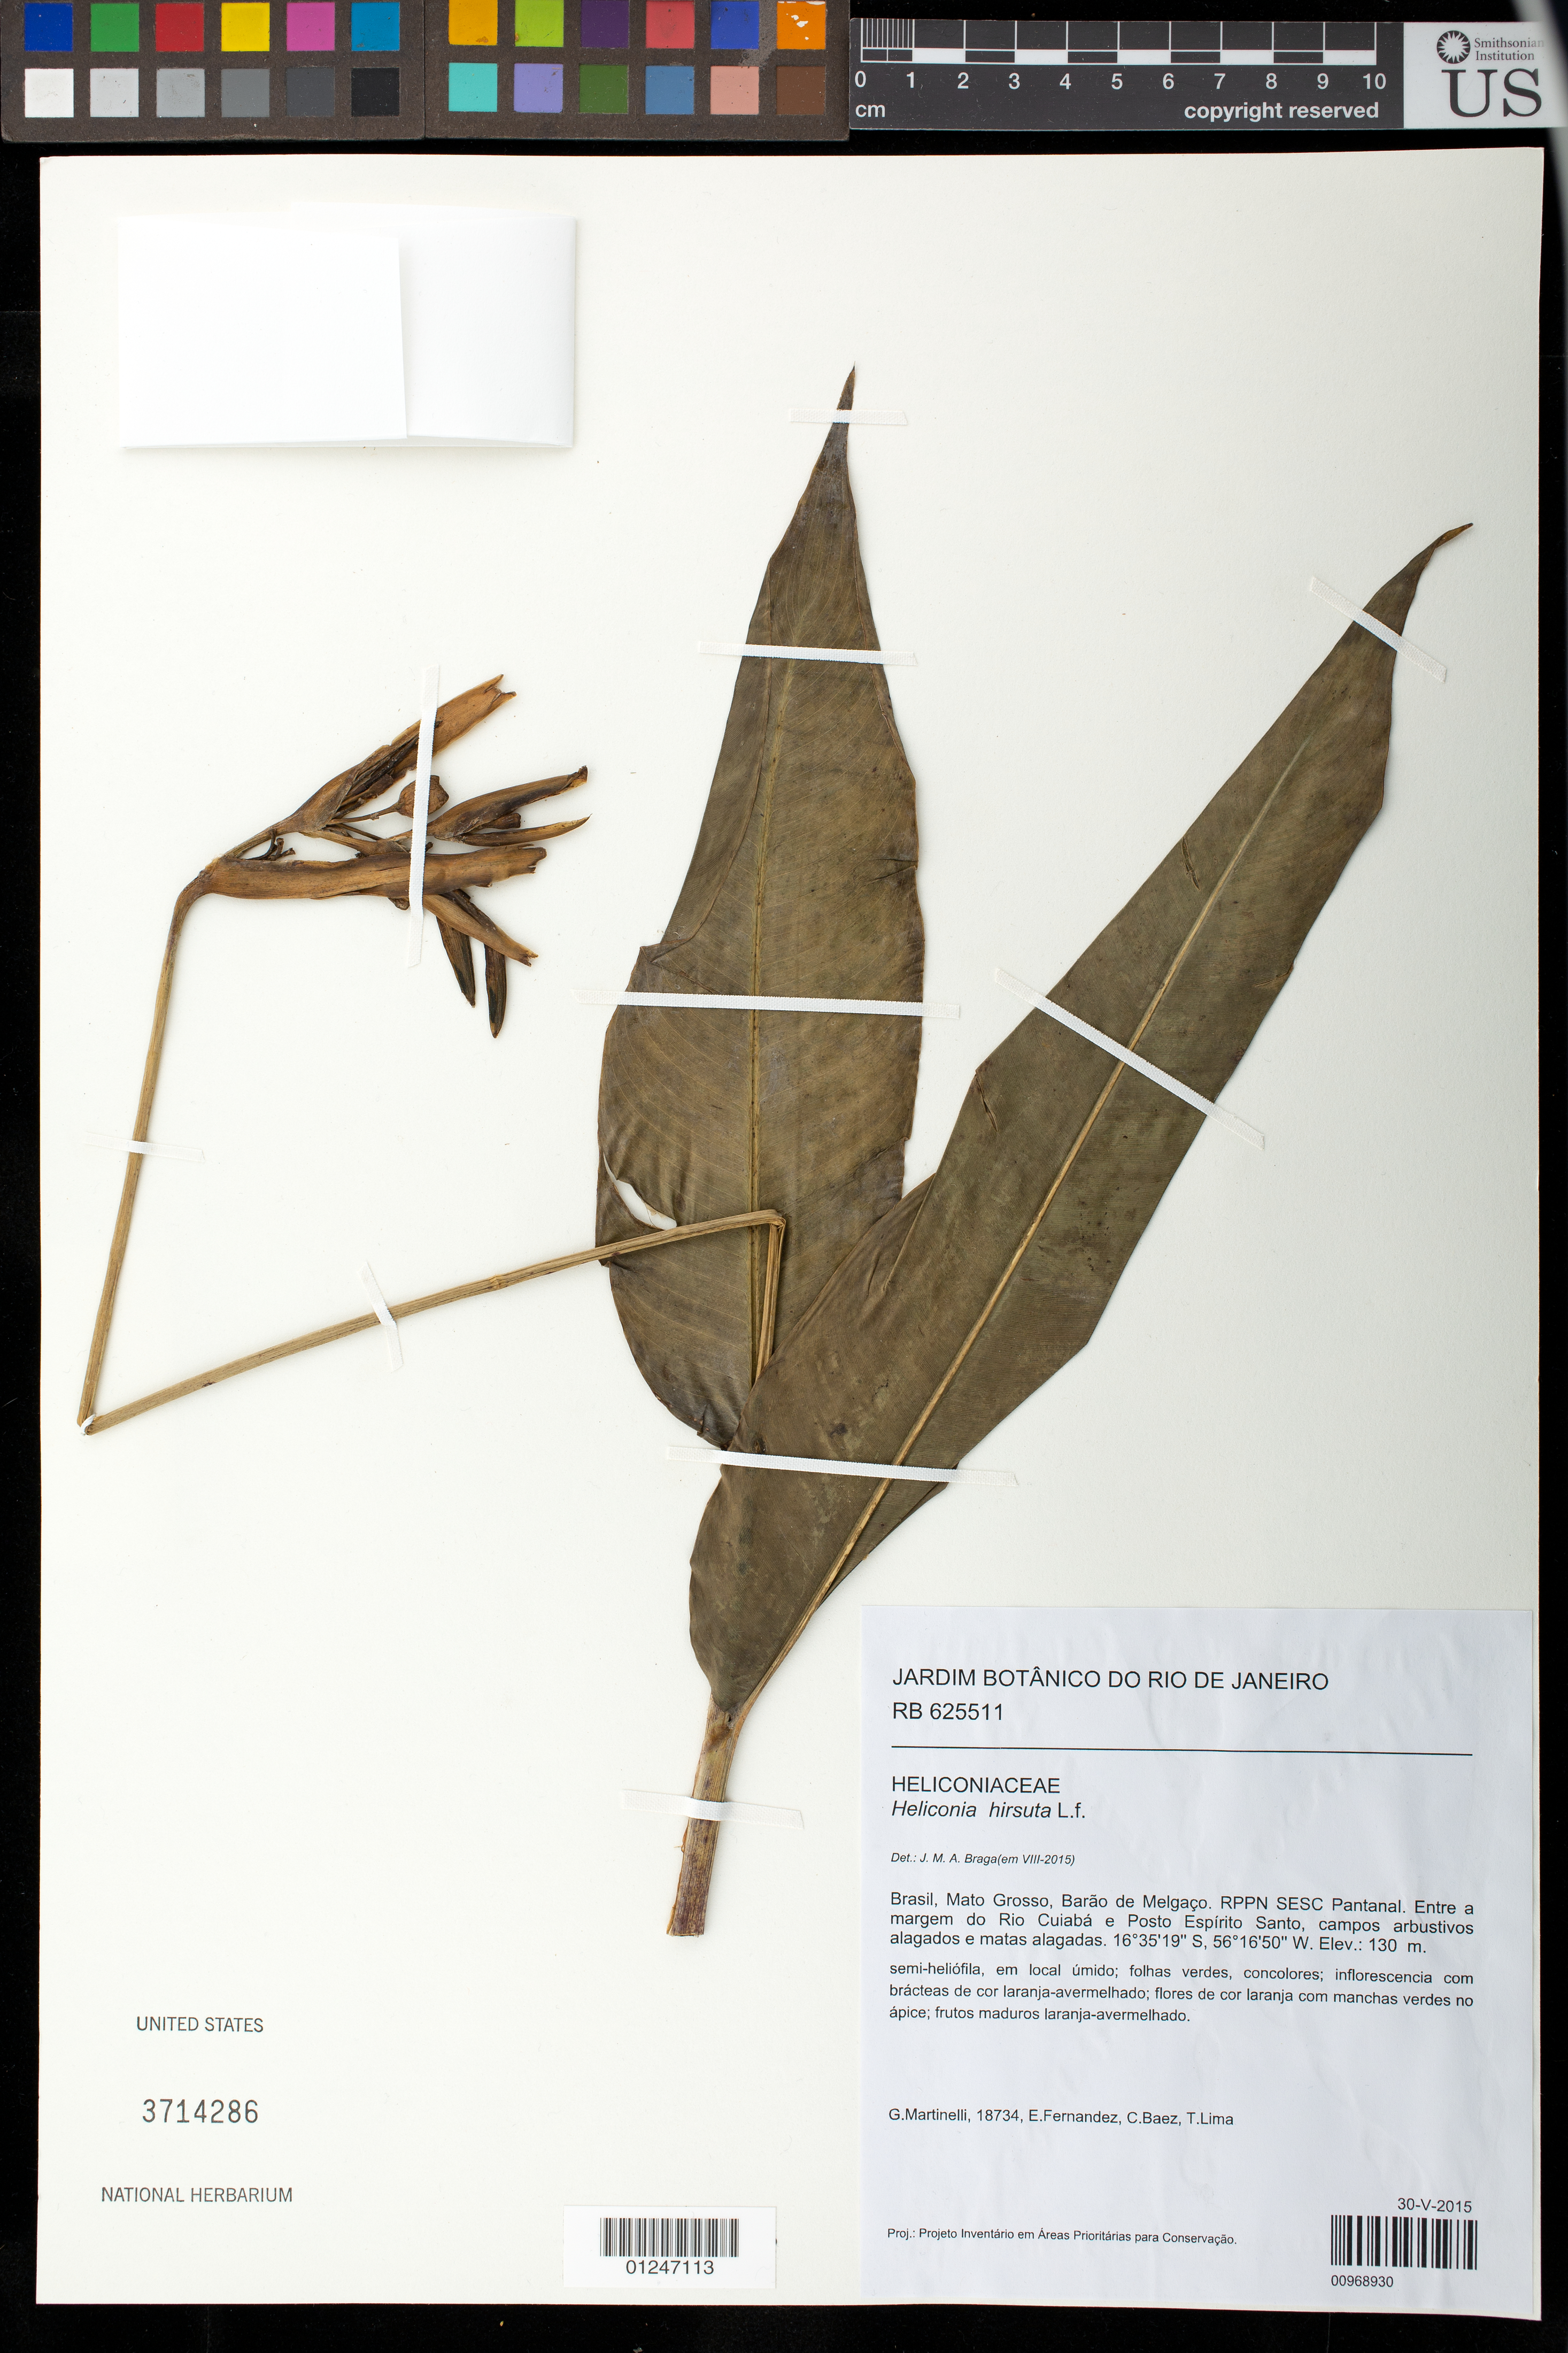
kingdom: Plantae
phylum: Tracheophyta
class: Liliopsida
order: Zingiberales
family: Heliconiaceae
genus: Heliconia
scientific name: Heliconia hirsuta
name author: L. f.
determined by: Braga, J. M. A.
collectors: G. Martinelli, E. Fernandez, C. Baez & T. Lima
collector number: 18734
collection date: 2015-05-30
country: Brazil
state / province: Mato Grosso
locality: Barão de Melgaço. RPPN SESC Pantanal. Entre a margem do Rio Cuiabá e Posto Esprírito Santo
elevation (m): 130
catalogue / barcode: US 3714286